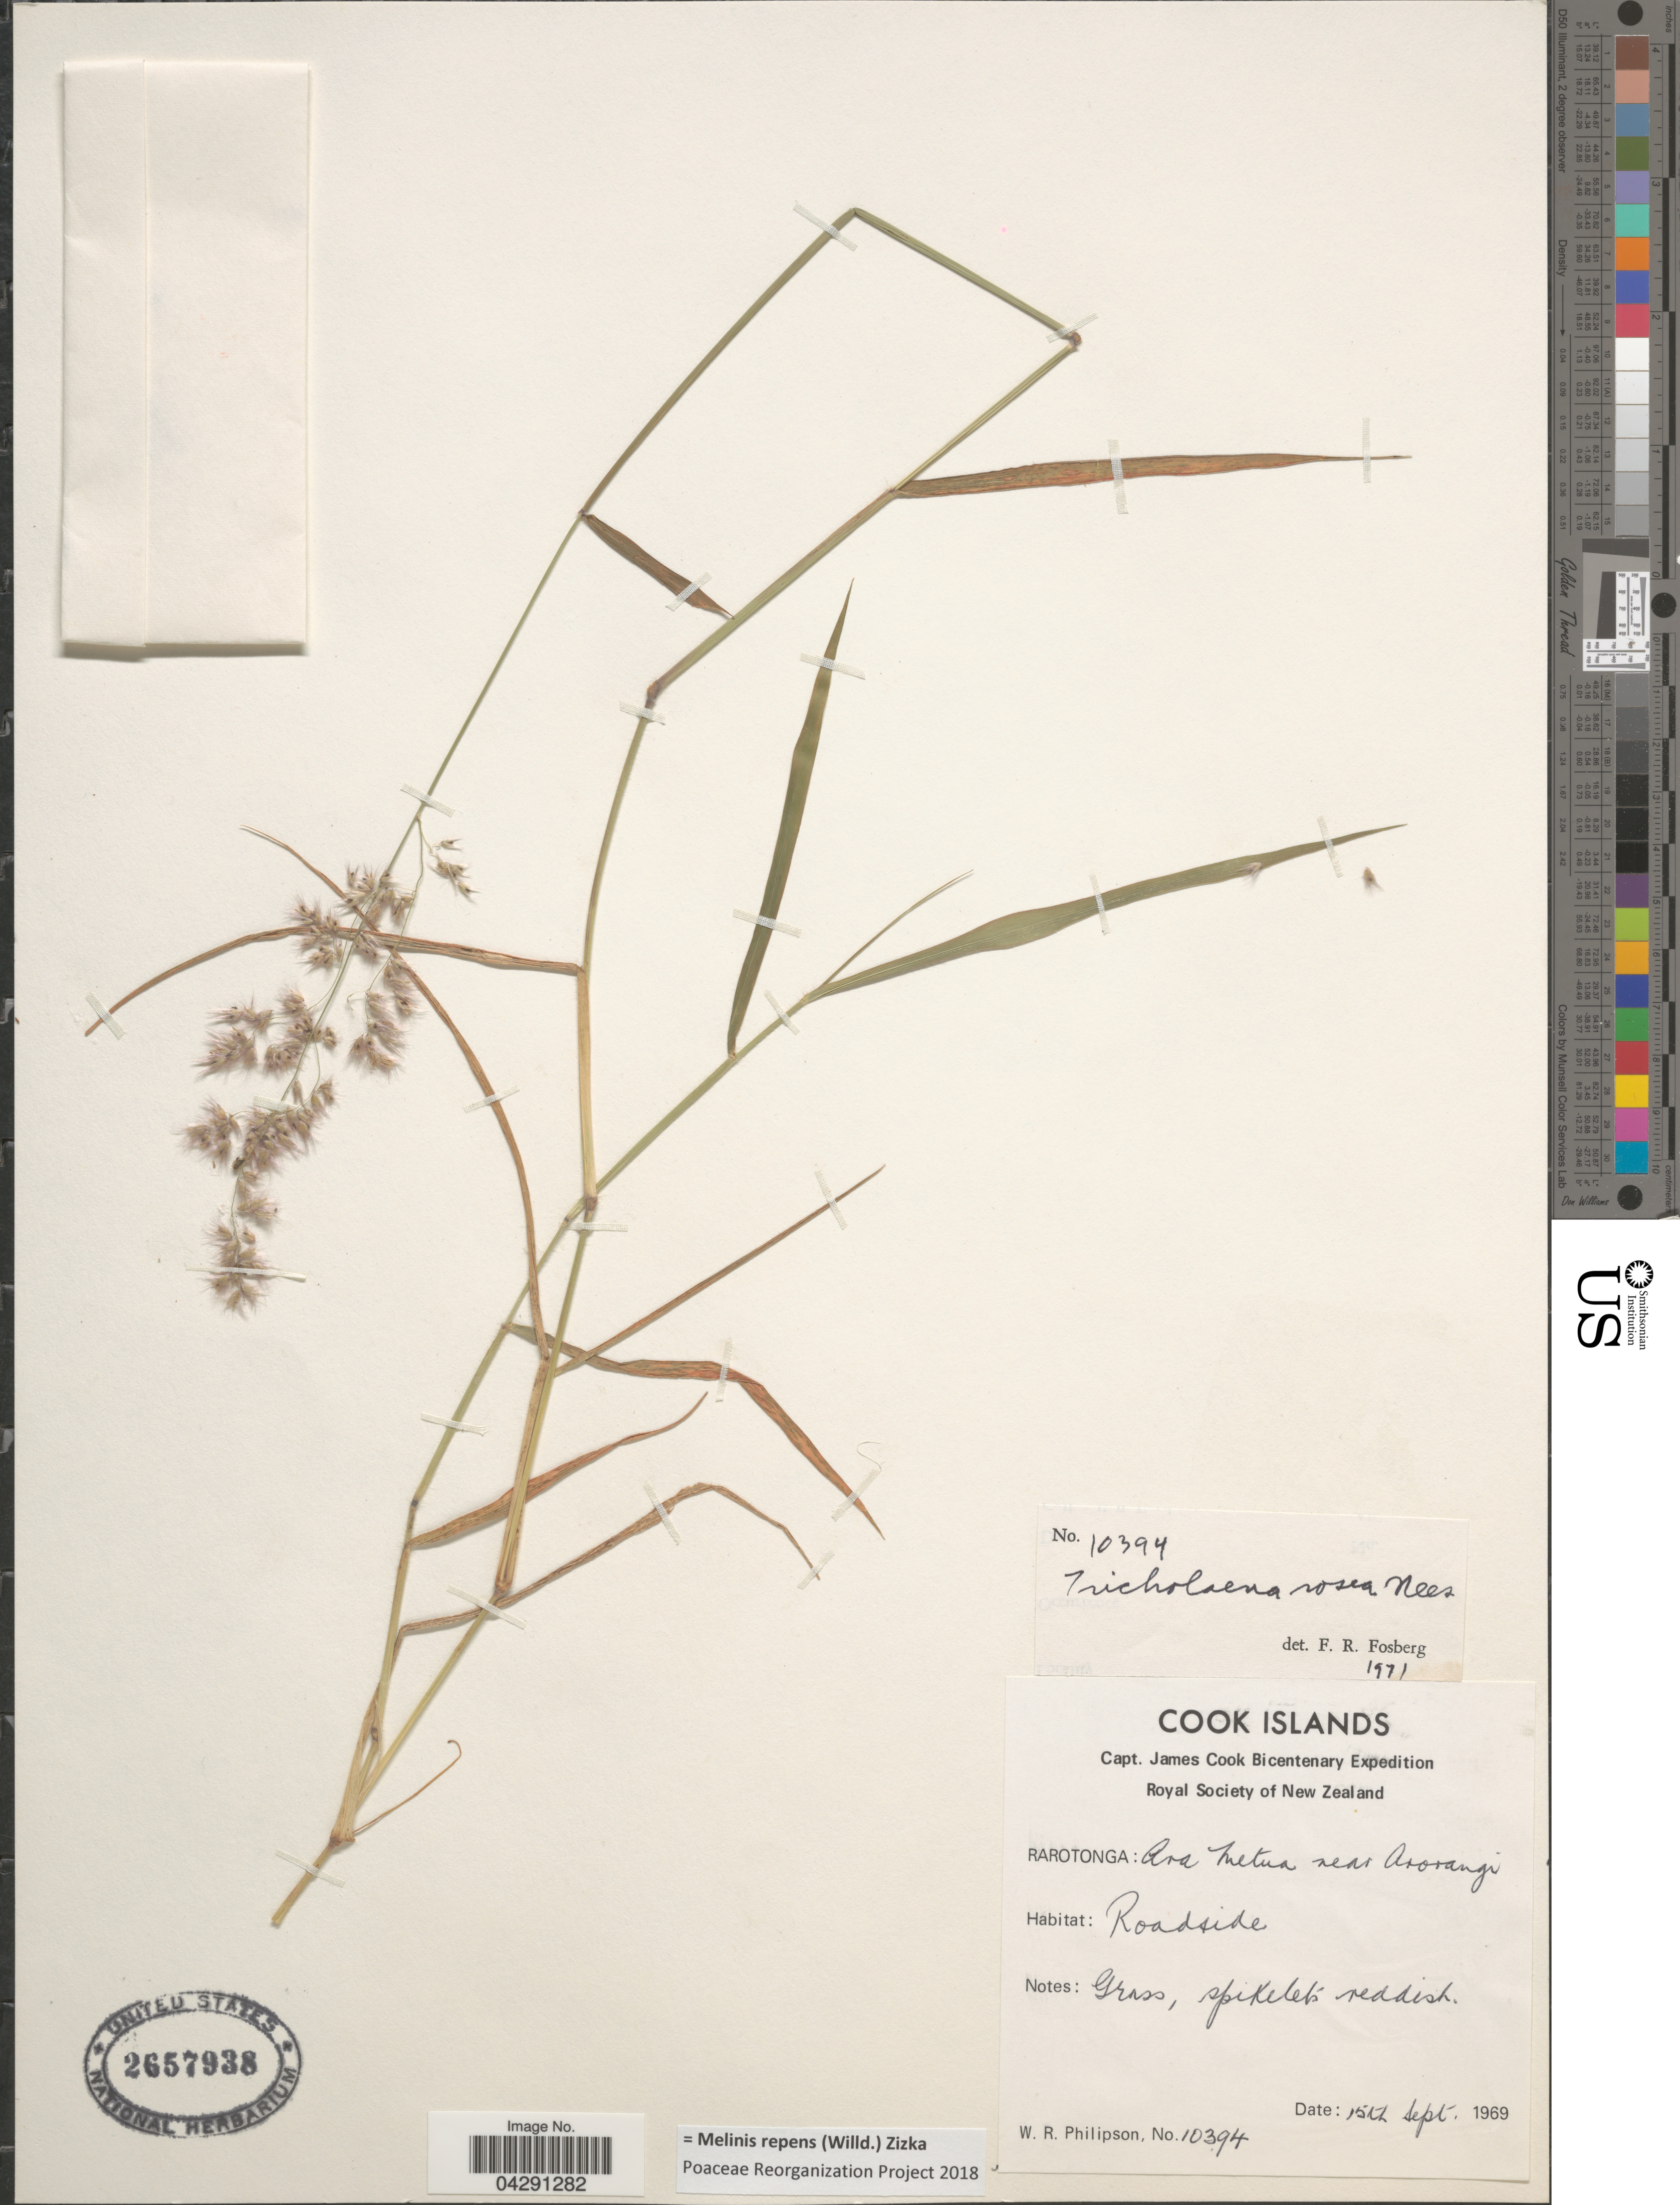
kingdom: Plantae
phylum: Tracheophyta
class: Liliopsida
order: Poales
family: Poaceae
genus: Melinis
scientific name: Melinis repens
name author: (Willd.) Zizka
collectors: W. R. Philipson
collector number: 10394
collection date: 1969-09-15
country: Cook Islands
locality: Capt. James Cook Bicentenary Expedition. Rarotonga: Ara Metua near Arorangi.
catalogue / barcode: US 2657938